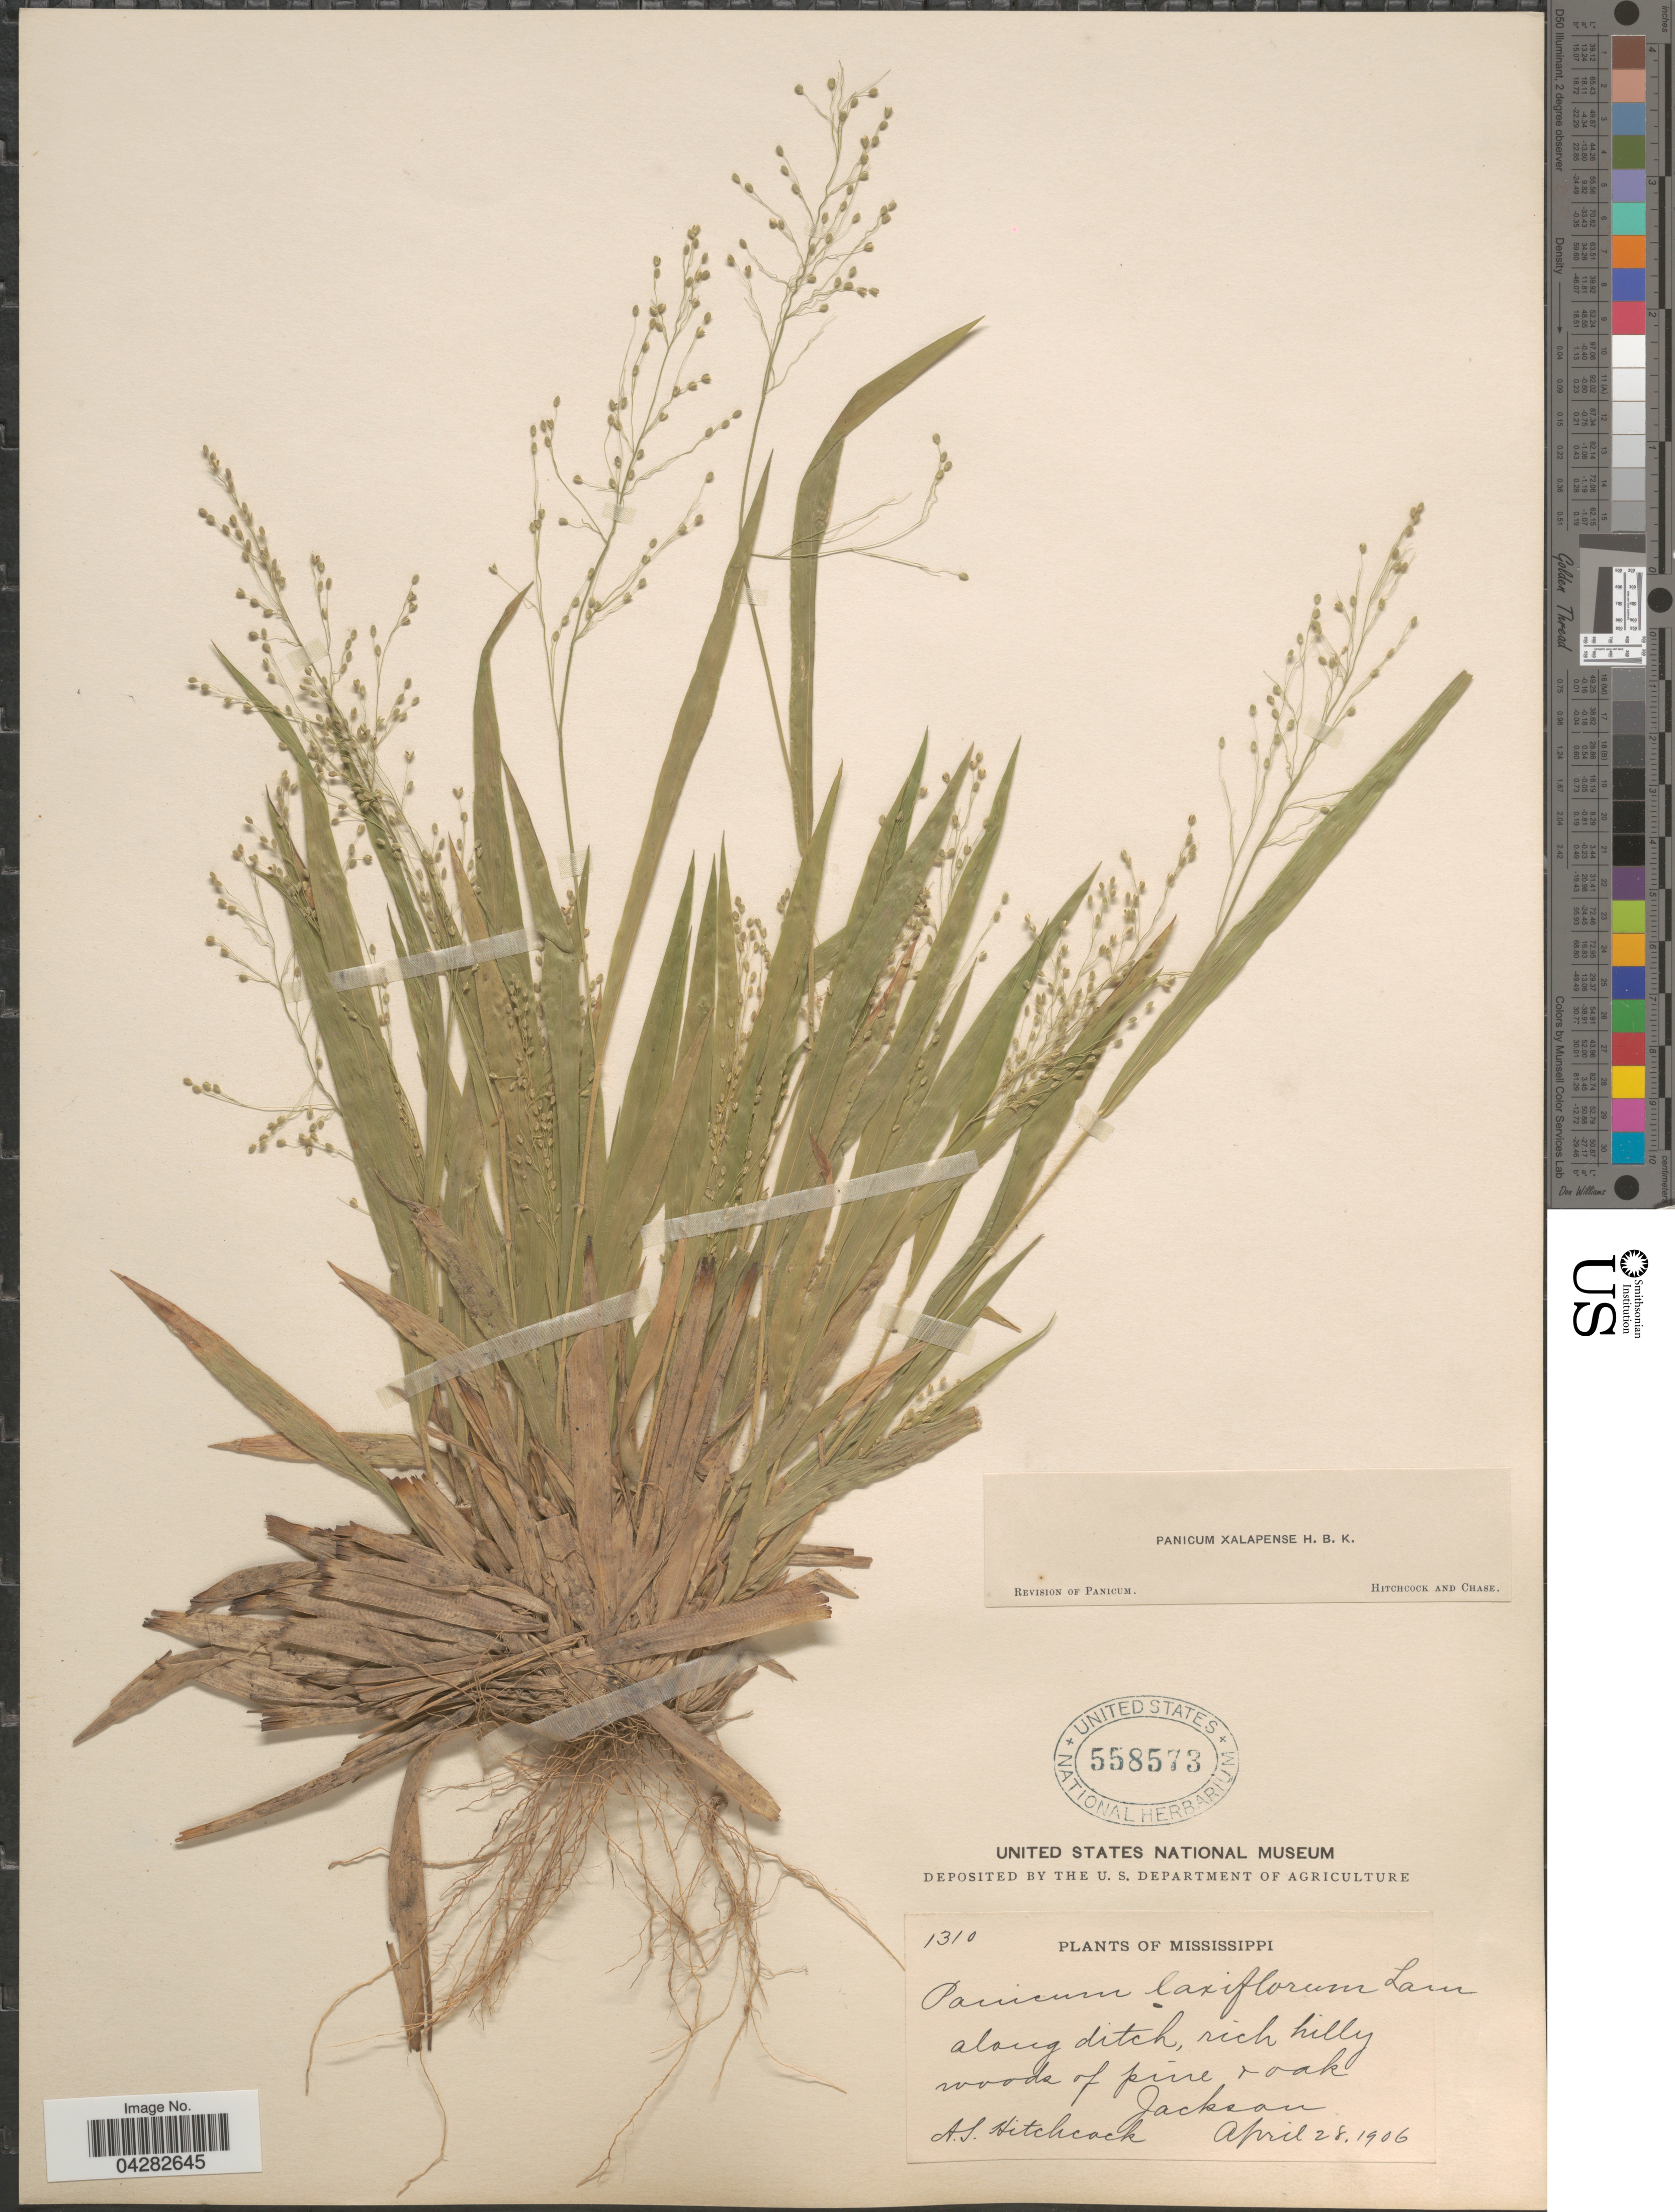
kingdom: Plantae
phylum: Tracheophyta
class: Liliopsida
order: Poales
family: Poaceae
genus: Dichanthelium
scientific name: Dichanthelium laxiflorum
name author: (Lam.) Gould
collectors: A. S. Hitchcock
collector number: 1310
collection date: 1906-04-28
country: United States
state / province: Mississippi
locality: Jackson.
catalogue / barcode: US 558573